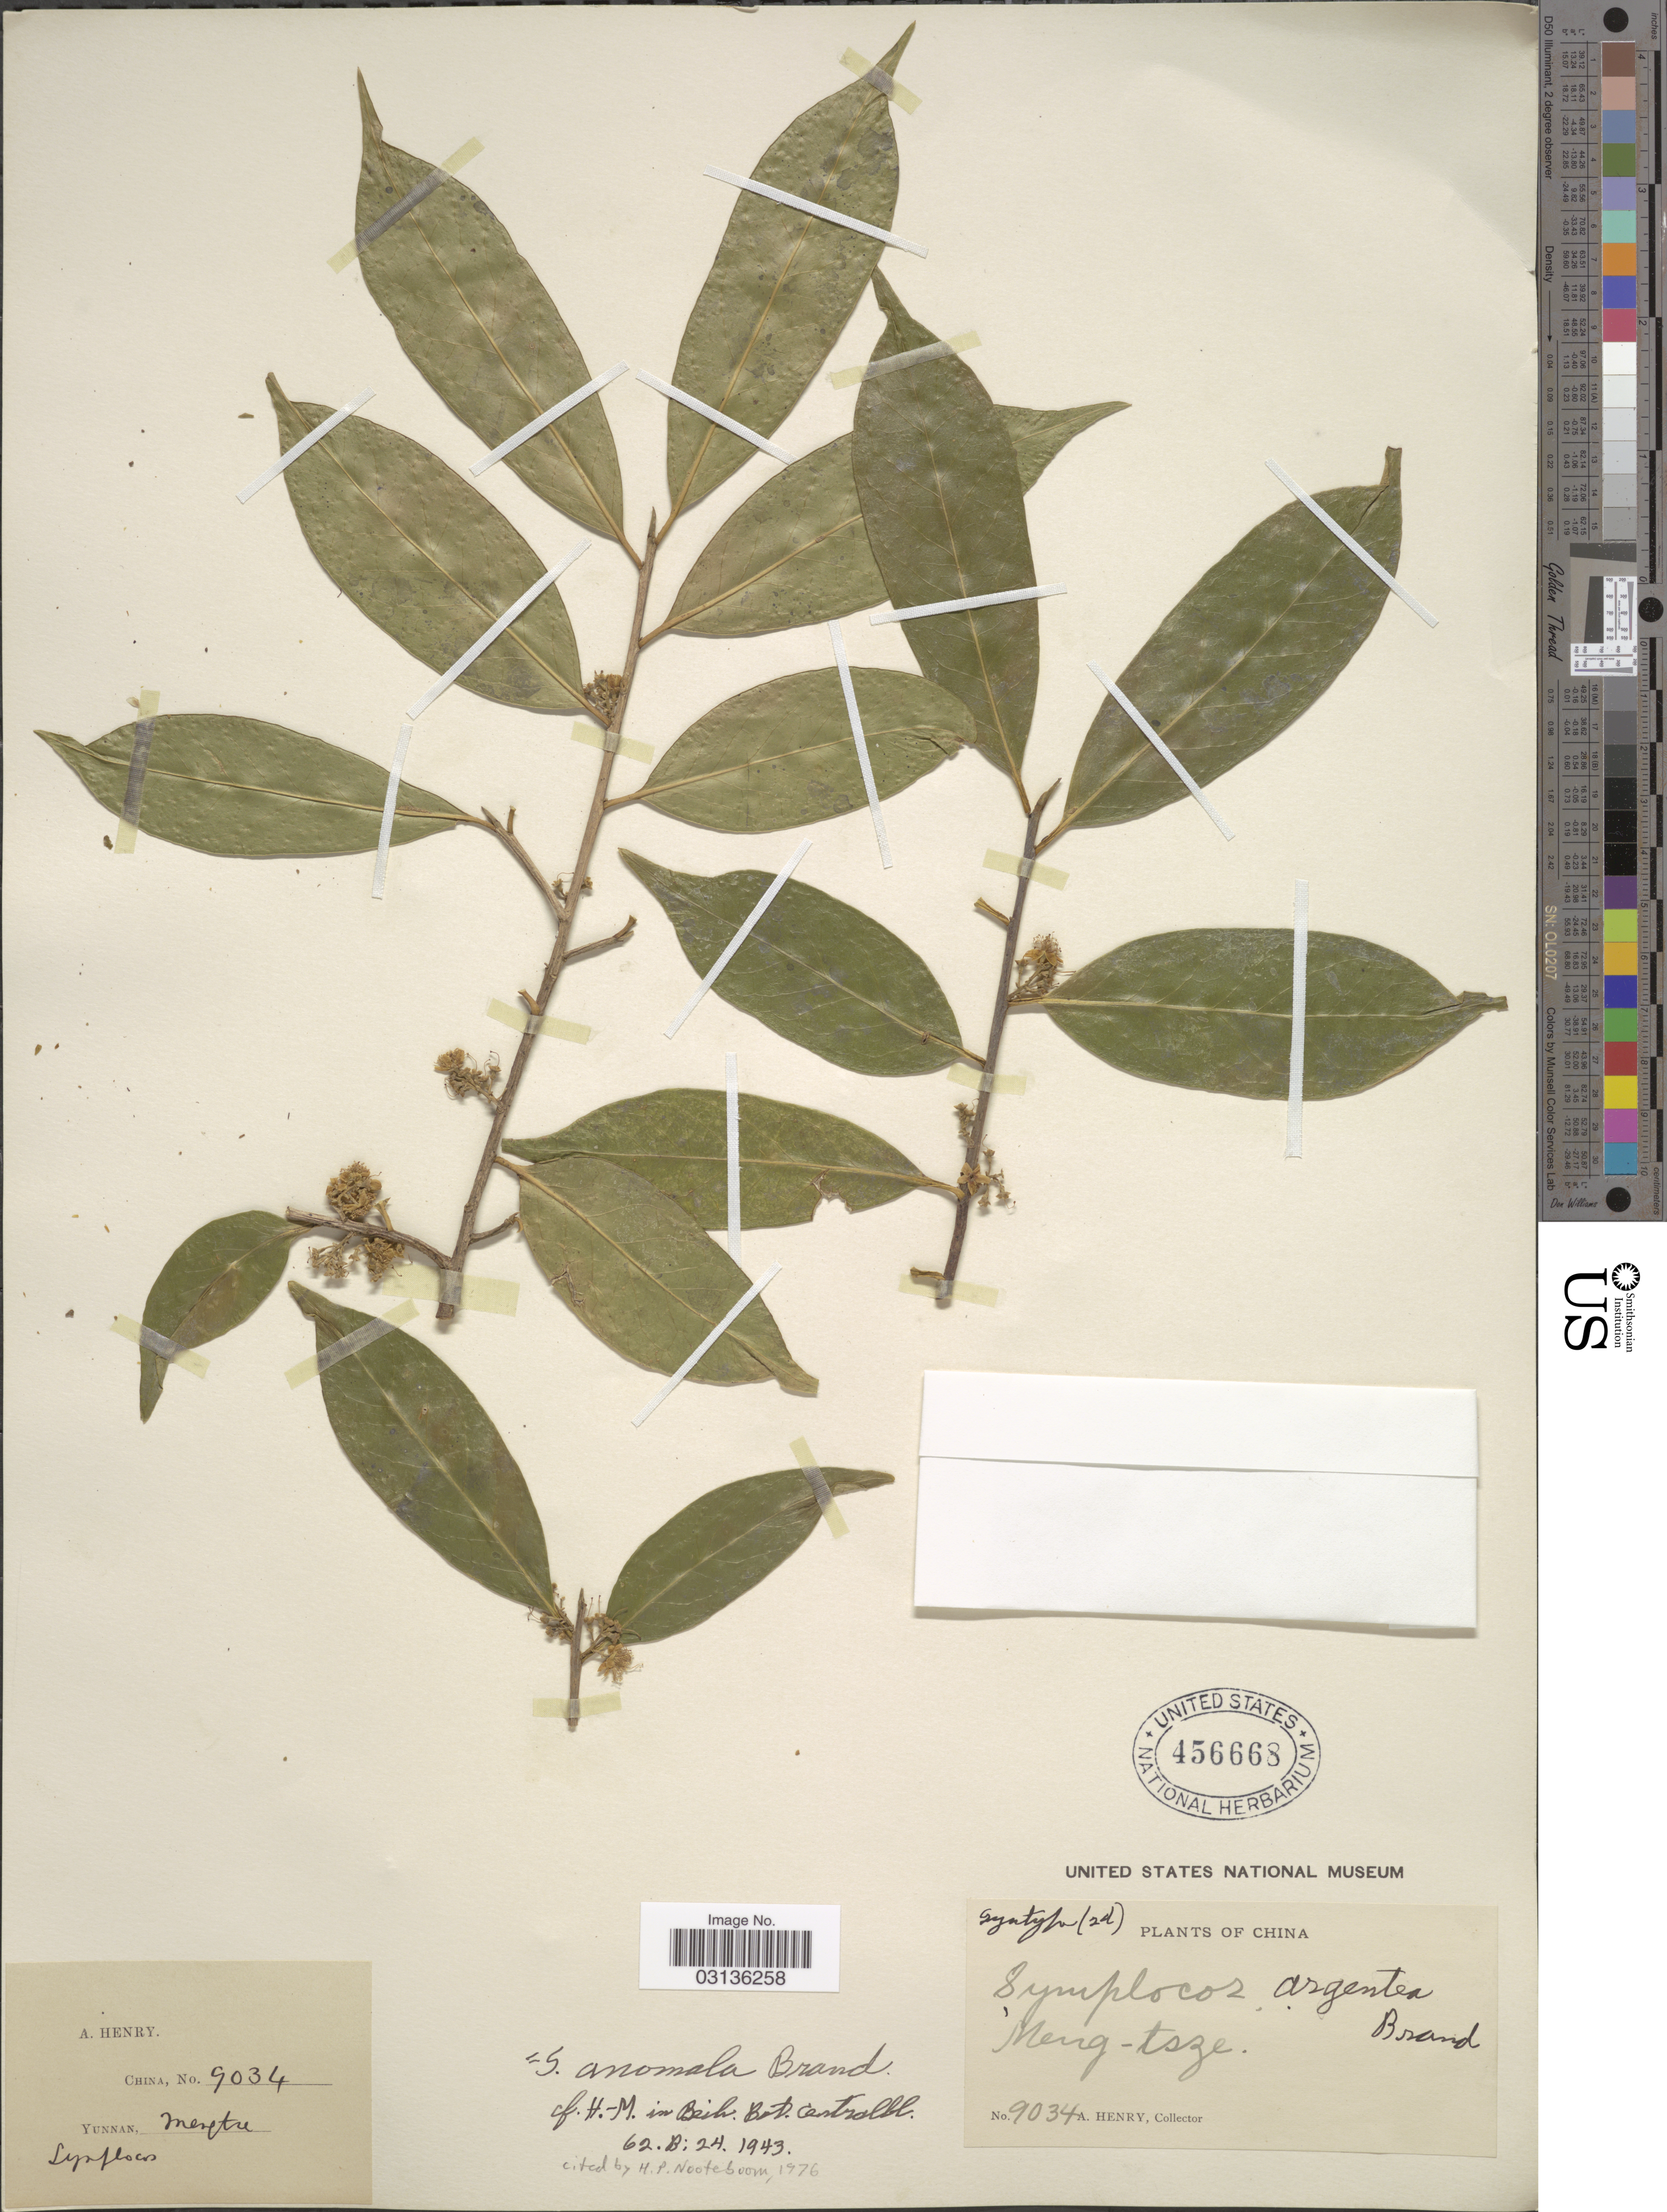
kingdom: Plantae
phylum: Tracheophyta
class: Magnoliopsida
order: Ericales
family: Symplocaceae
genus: Symplocos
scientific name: Symplocos anomala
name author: Brand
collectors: A. Henry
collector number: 9034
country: China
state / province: Yunnan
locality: Meng-tsze.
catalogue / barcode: US 456668